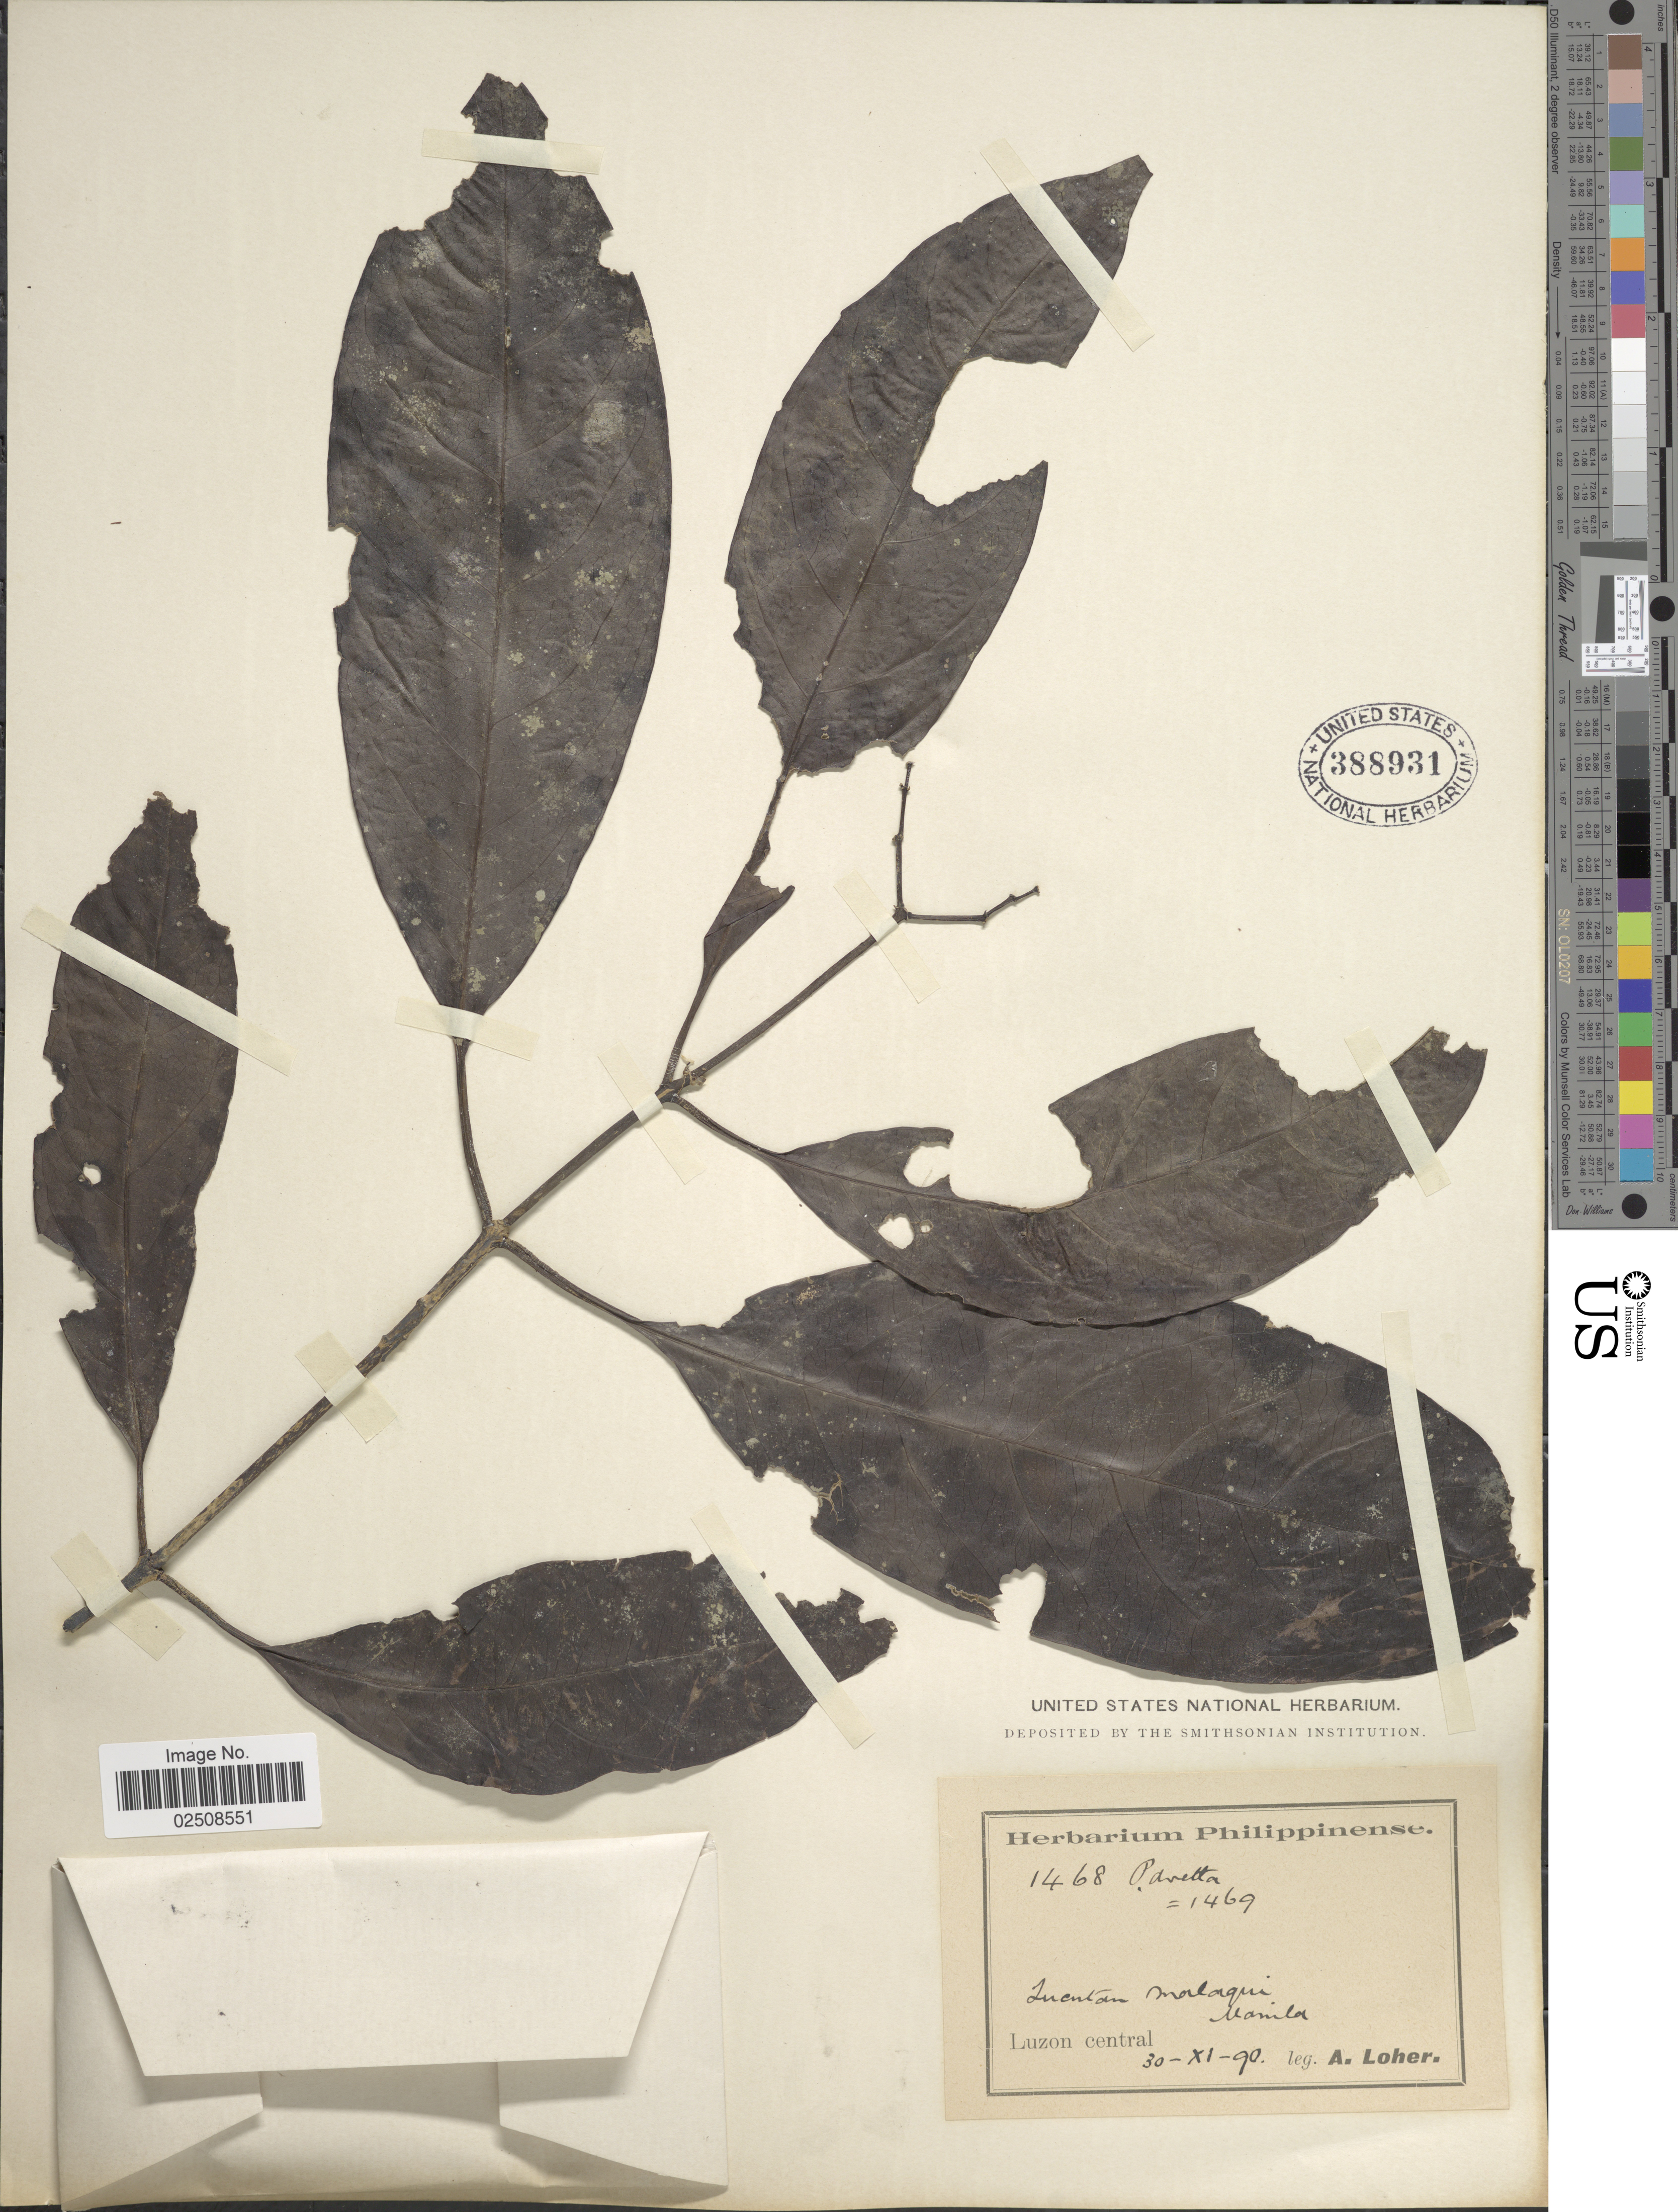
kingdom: Plantae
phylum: Tracheophyta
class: Magnoliopsida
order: Gentianales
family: Rubiaceae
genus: Pavetta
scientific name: Pavetta indica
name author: L.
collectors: A. Loher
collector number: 1468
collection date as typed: Transcribed d/m/y: 30/11/90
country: Philippines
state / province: Central Luzon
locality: Zucutan Malaqui, Manila. Luzon central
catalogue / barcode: US 388931